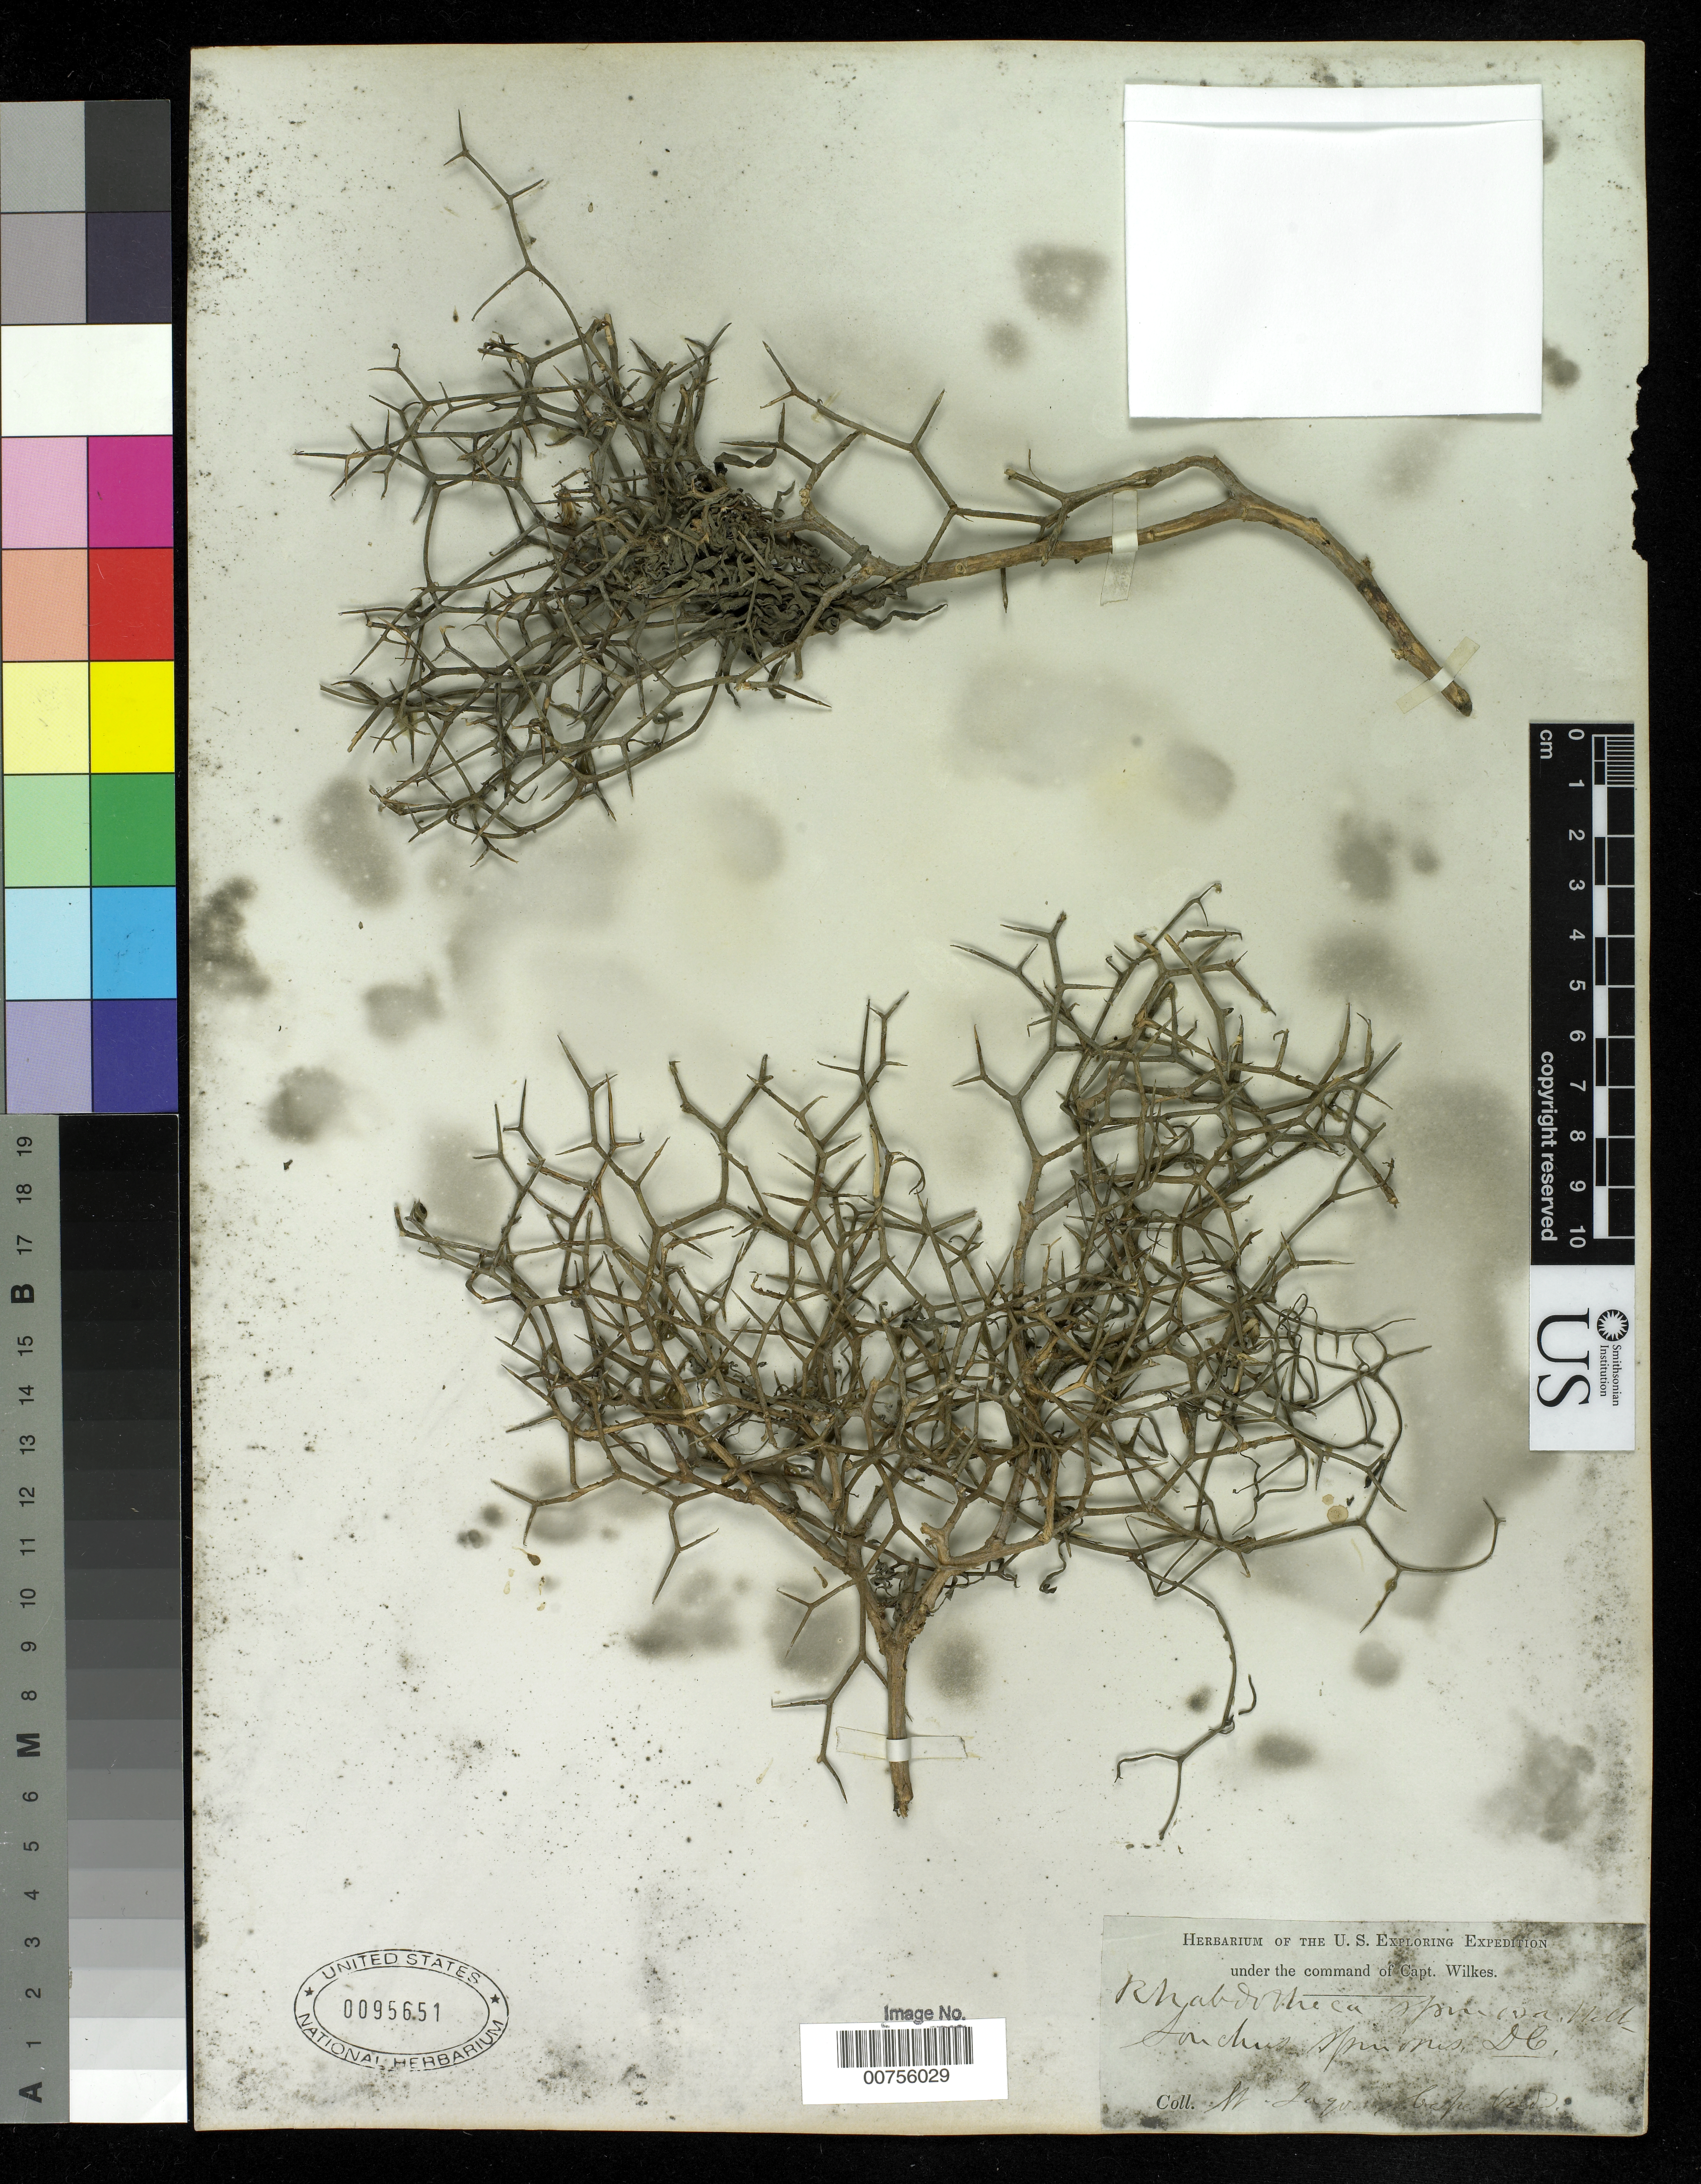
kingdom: Plantae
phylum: Tracheophyta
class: Magnoliopsida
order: Asterales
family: Asteraceae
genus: Launaea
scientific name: Launaea arborescens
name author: (Batt.) Murb.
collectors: Wilkes Explor. Exped.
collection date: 1838/1842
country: Cape Verde Islands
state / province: Ilhas de Sotavento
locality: N. St. Jago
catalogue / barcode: US 95651